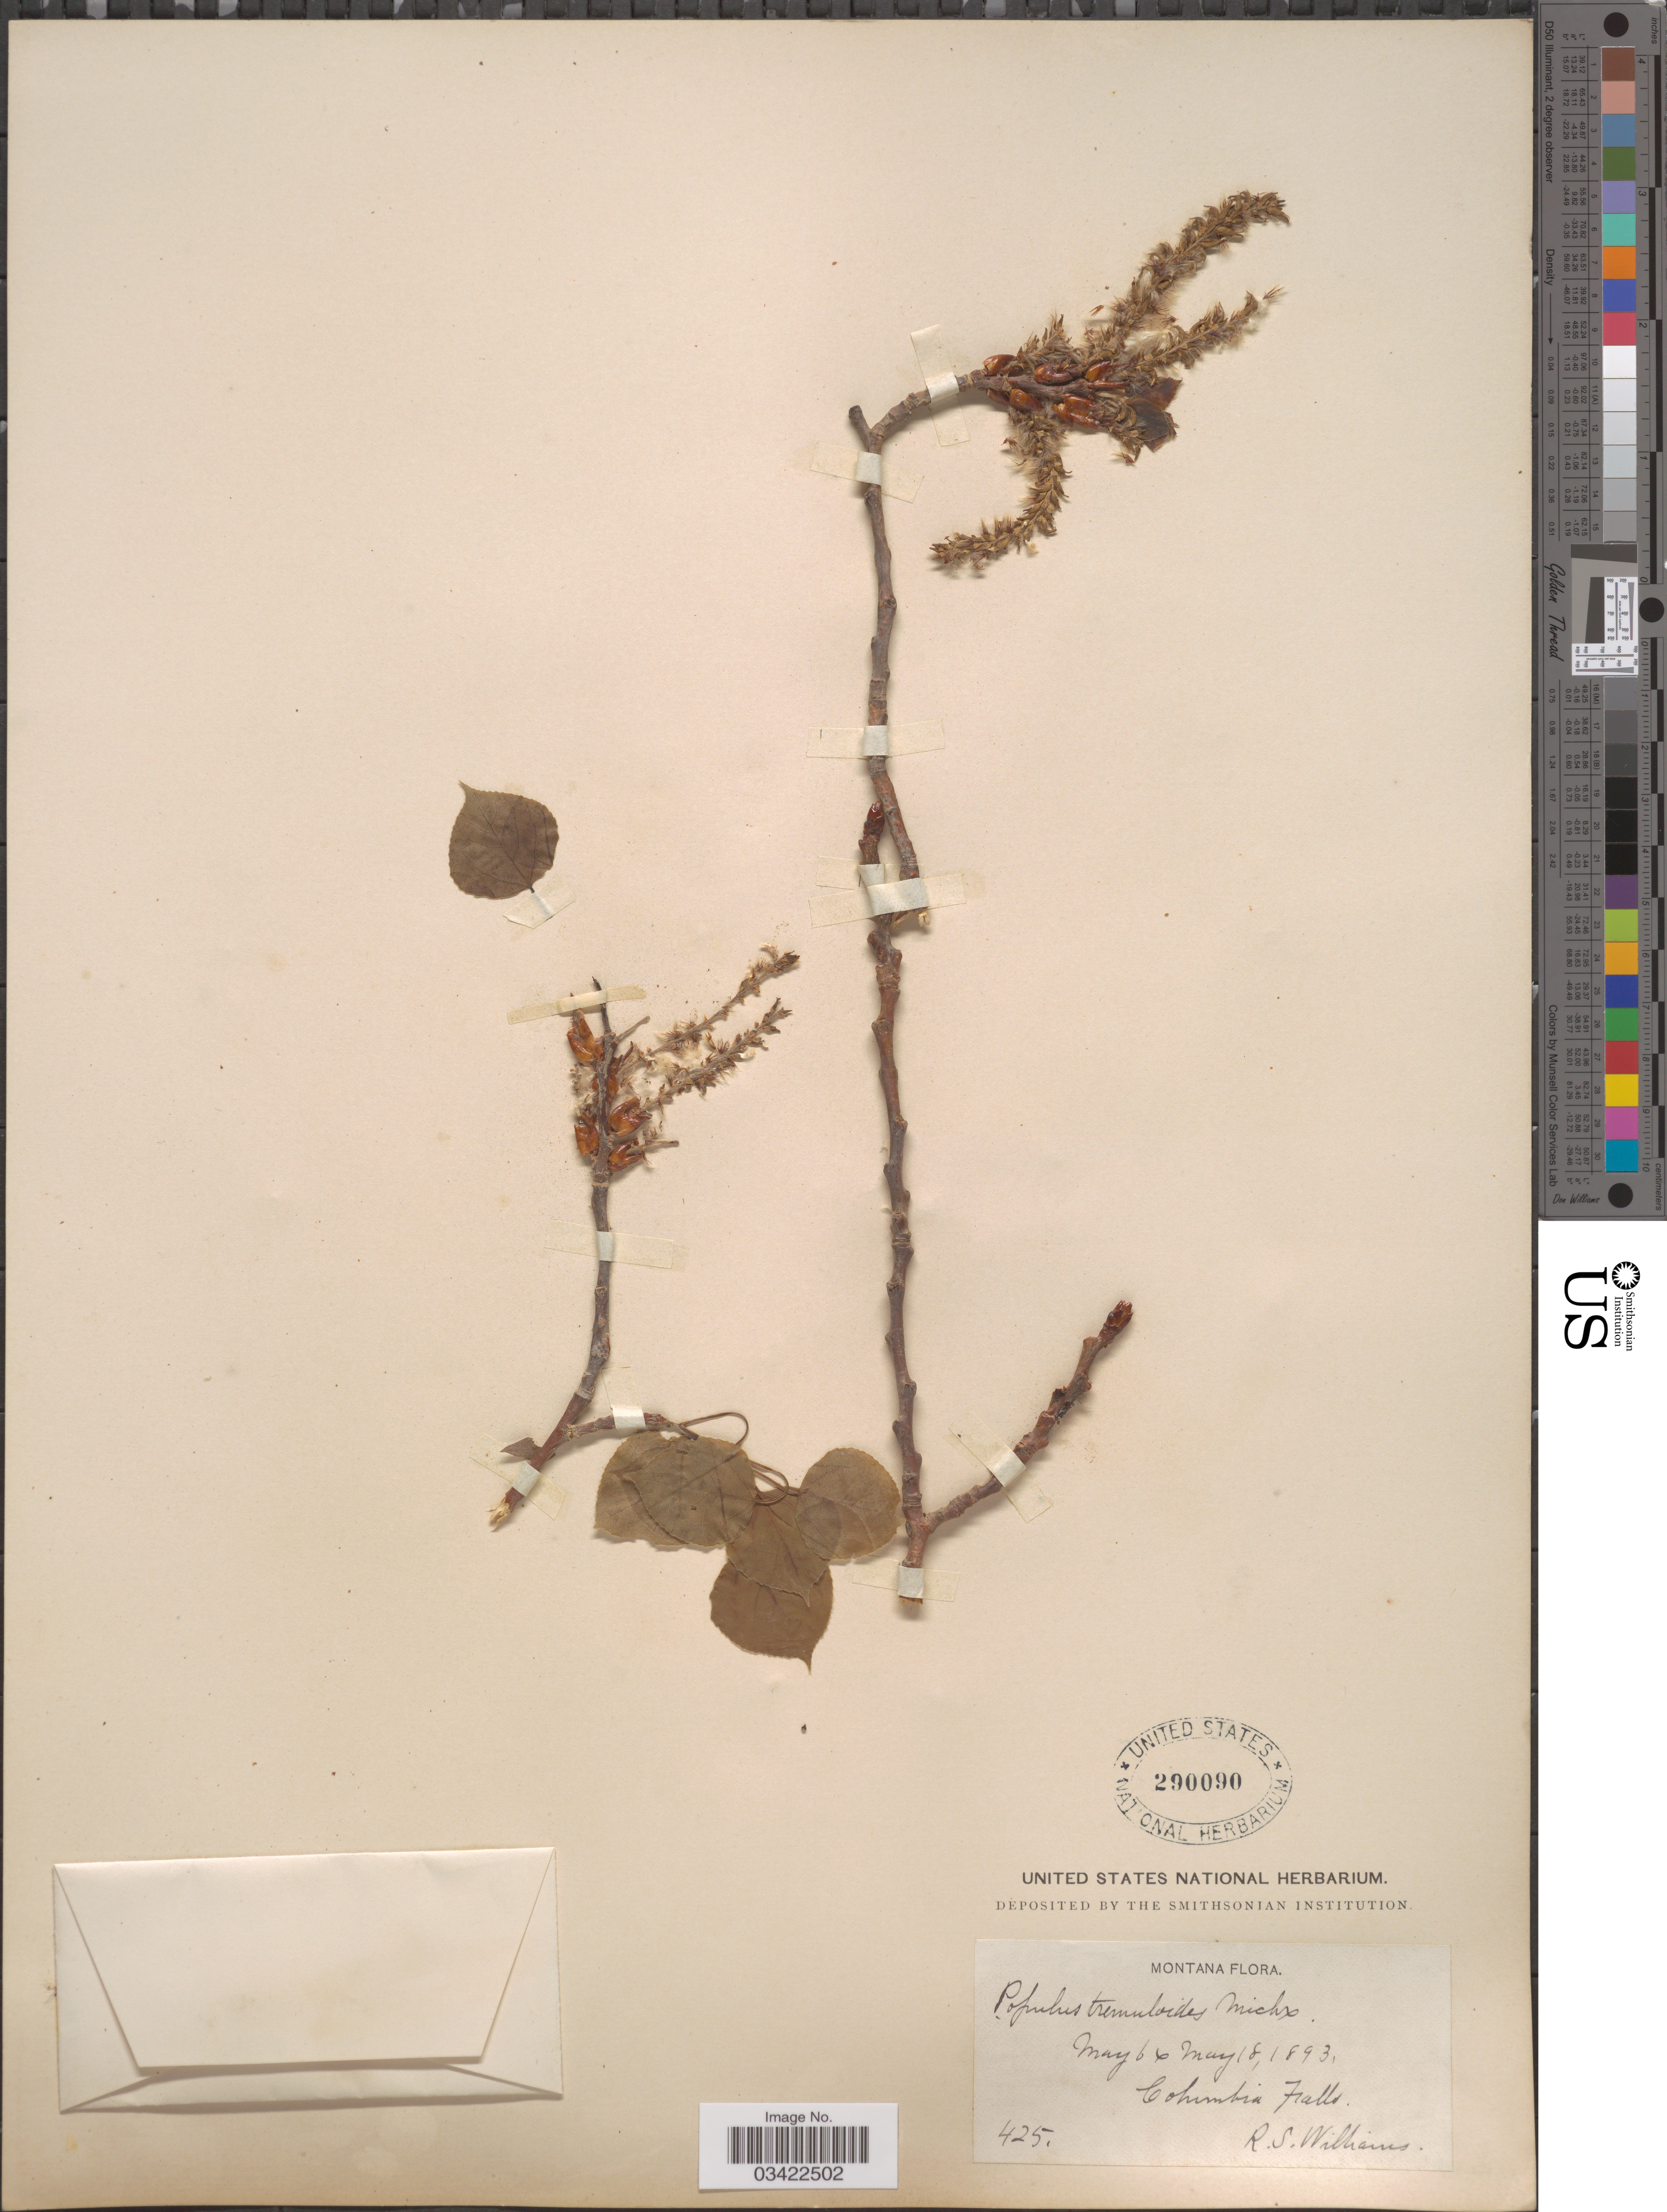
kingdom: Plantae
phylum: Tracheophyta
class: Magnoliopsida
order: Malpighiales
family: Salicaceae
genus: Populus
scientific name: Populus tremuloides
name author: Michx.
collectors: R. S. Williams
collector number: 425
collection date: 1893-05-06/1893-05-18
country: United States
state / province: Montana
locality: Columbia Falls.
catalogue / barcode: US 290090